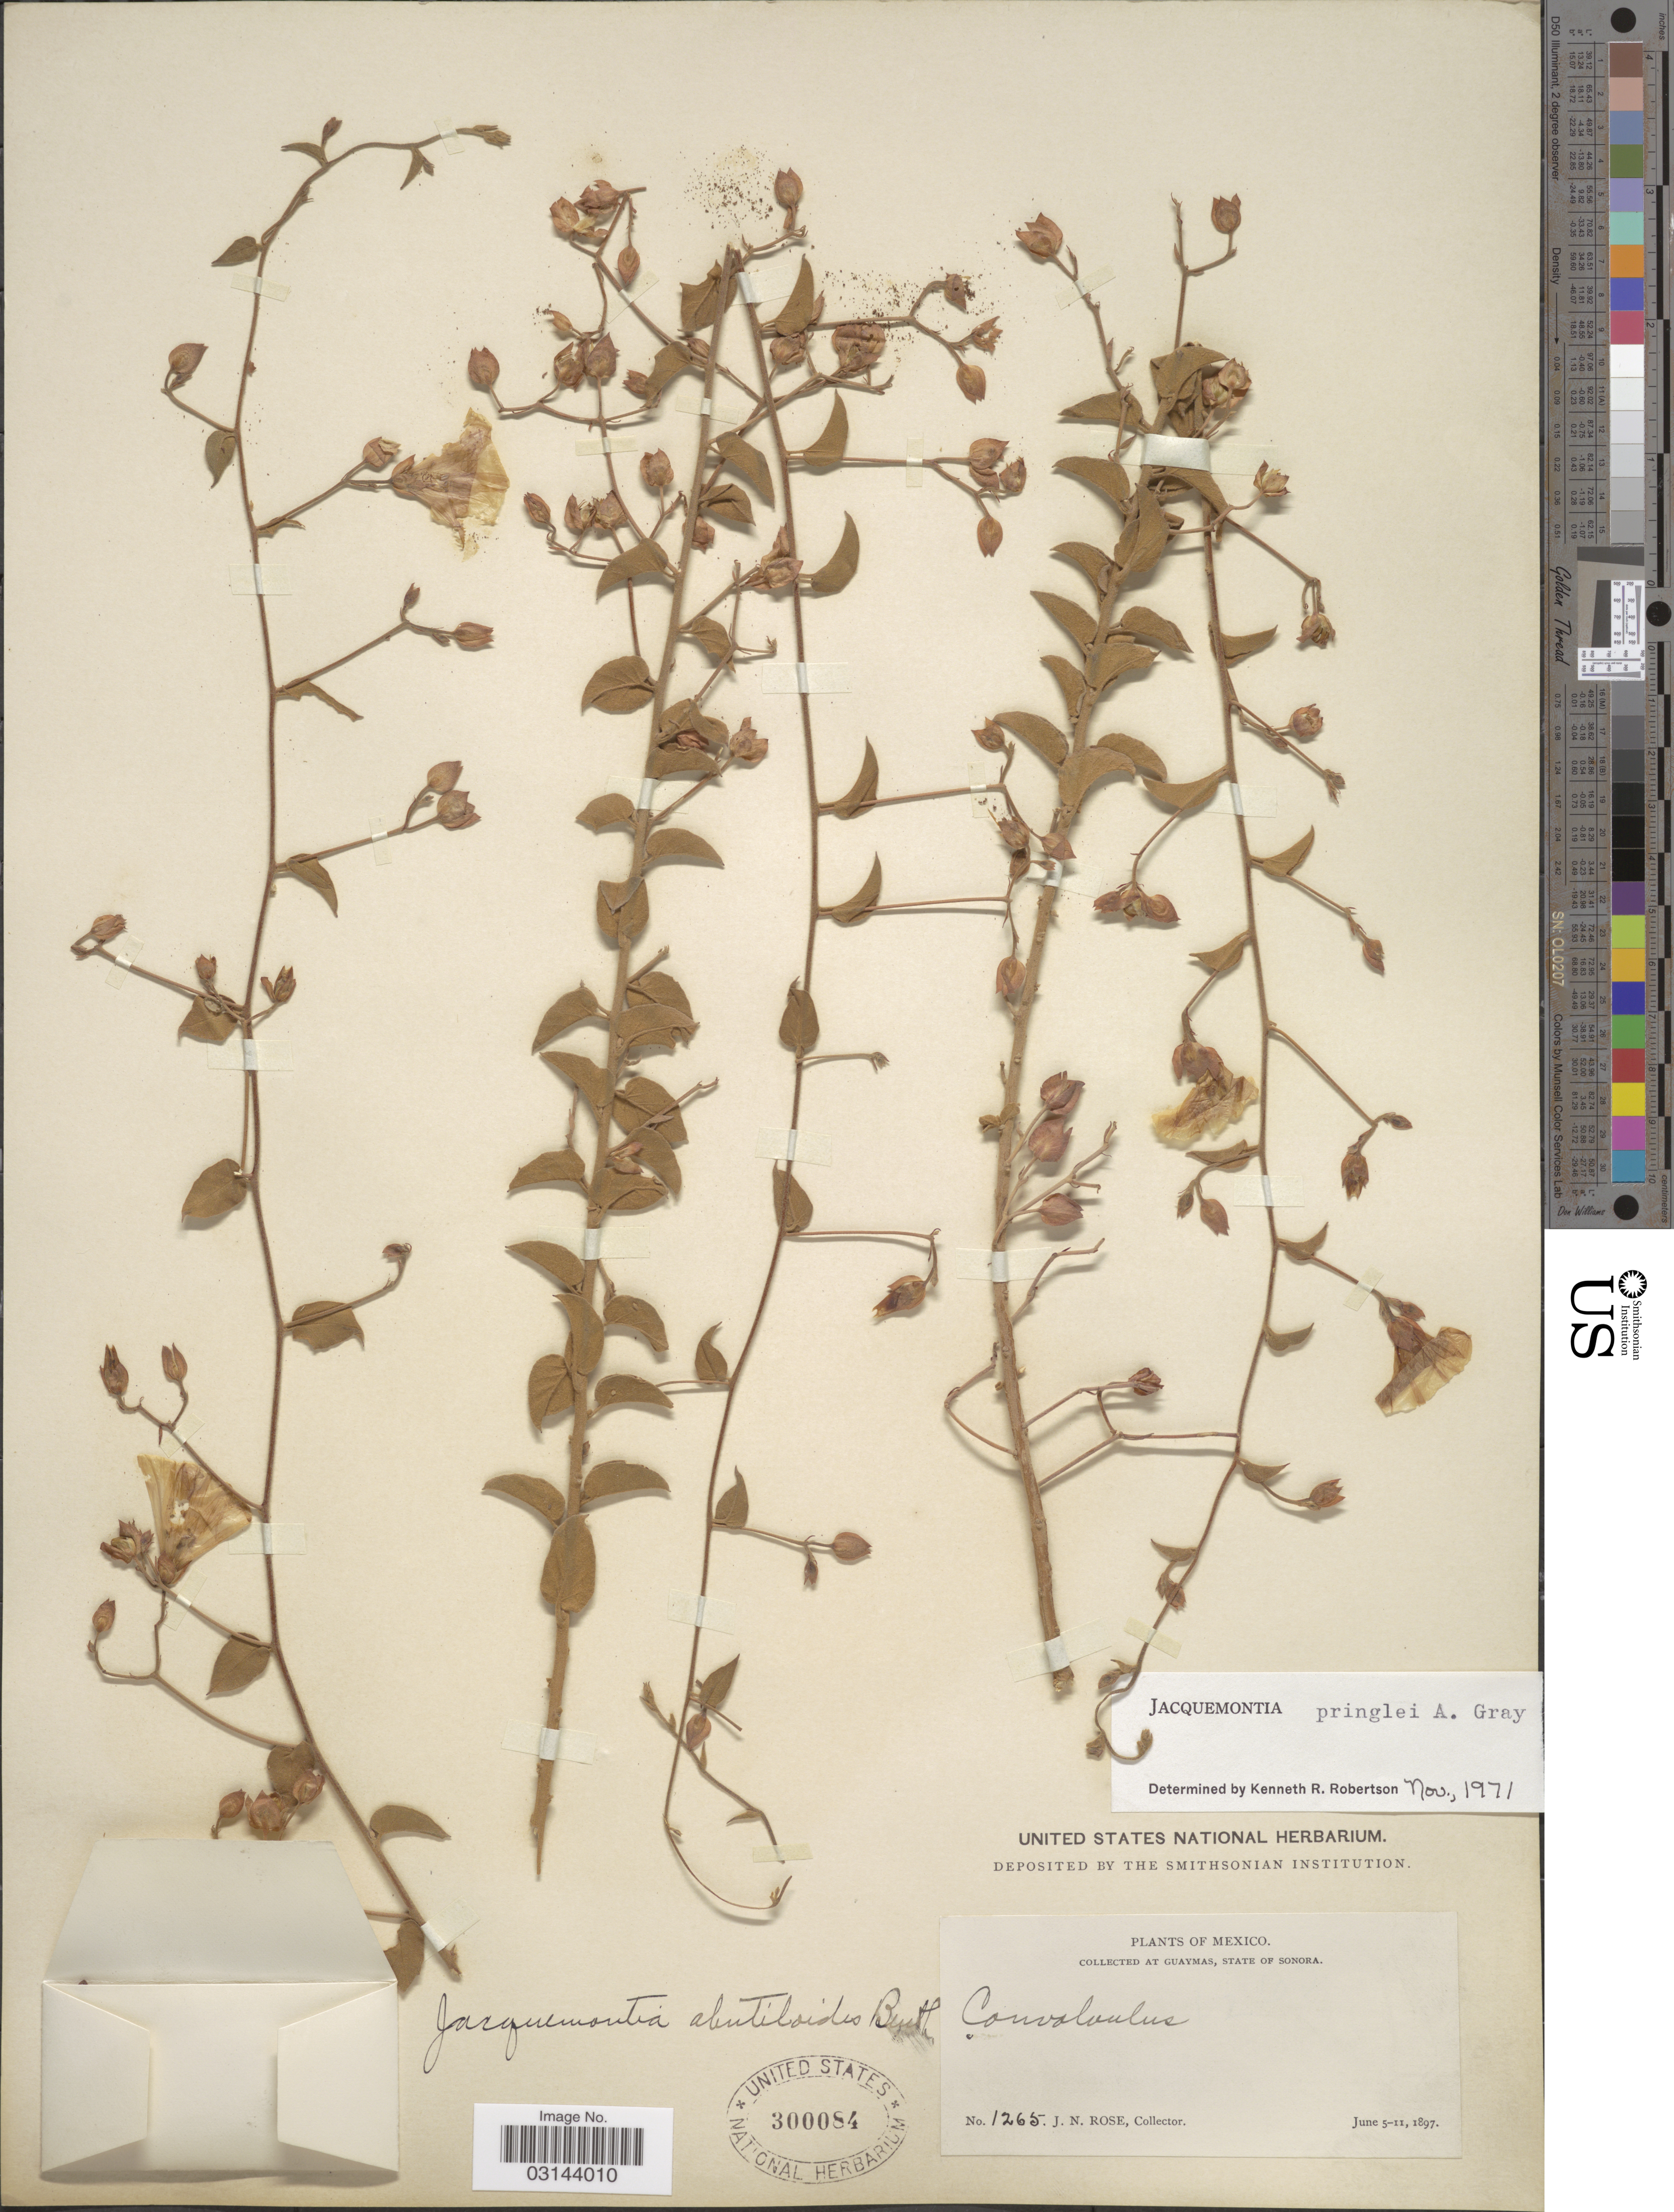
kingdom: Plantae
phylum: Tracheophyta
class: Magnoliopsida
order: Solanales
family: Convolvulaceae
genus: Jacquemontia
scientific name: Jacquemontia pringlei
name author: A. Gray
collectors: J. N. Rose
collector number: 1265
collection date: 1897-06-05/1897-06-11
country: Mexico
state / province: Sonora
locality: At Guaymas, State of Sonora.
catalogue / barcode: US 300084